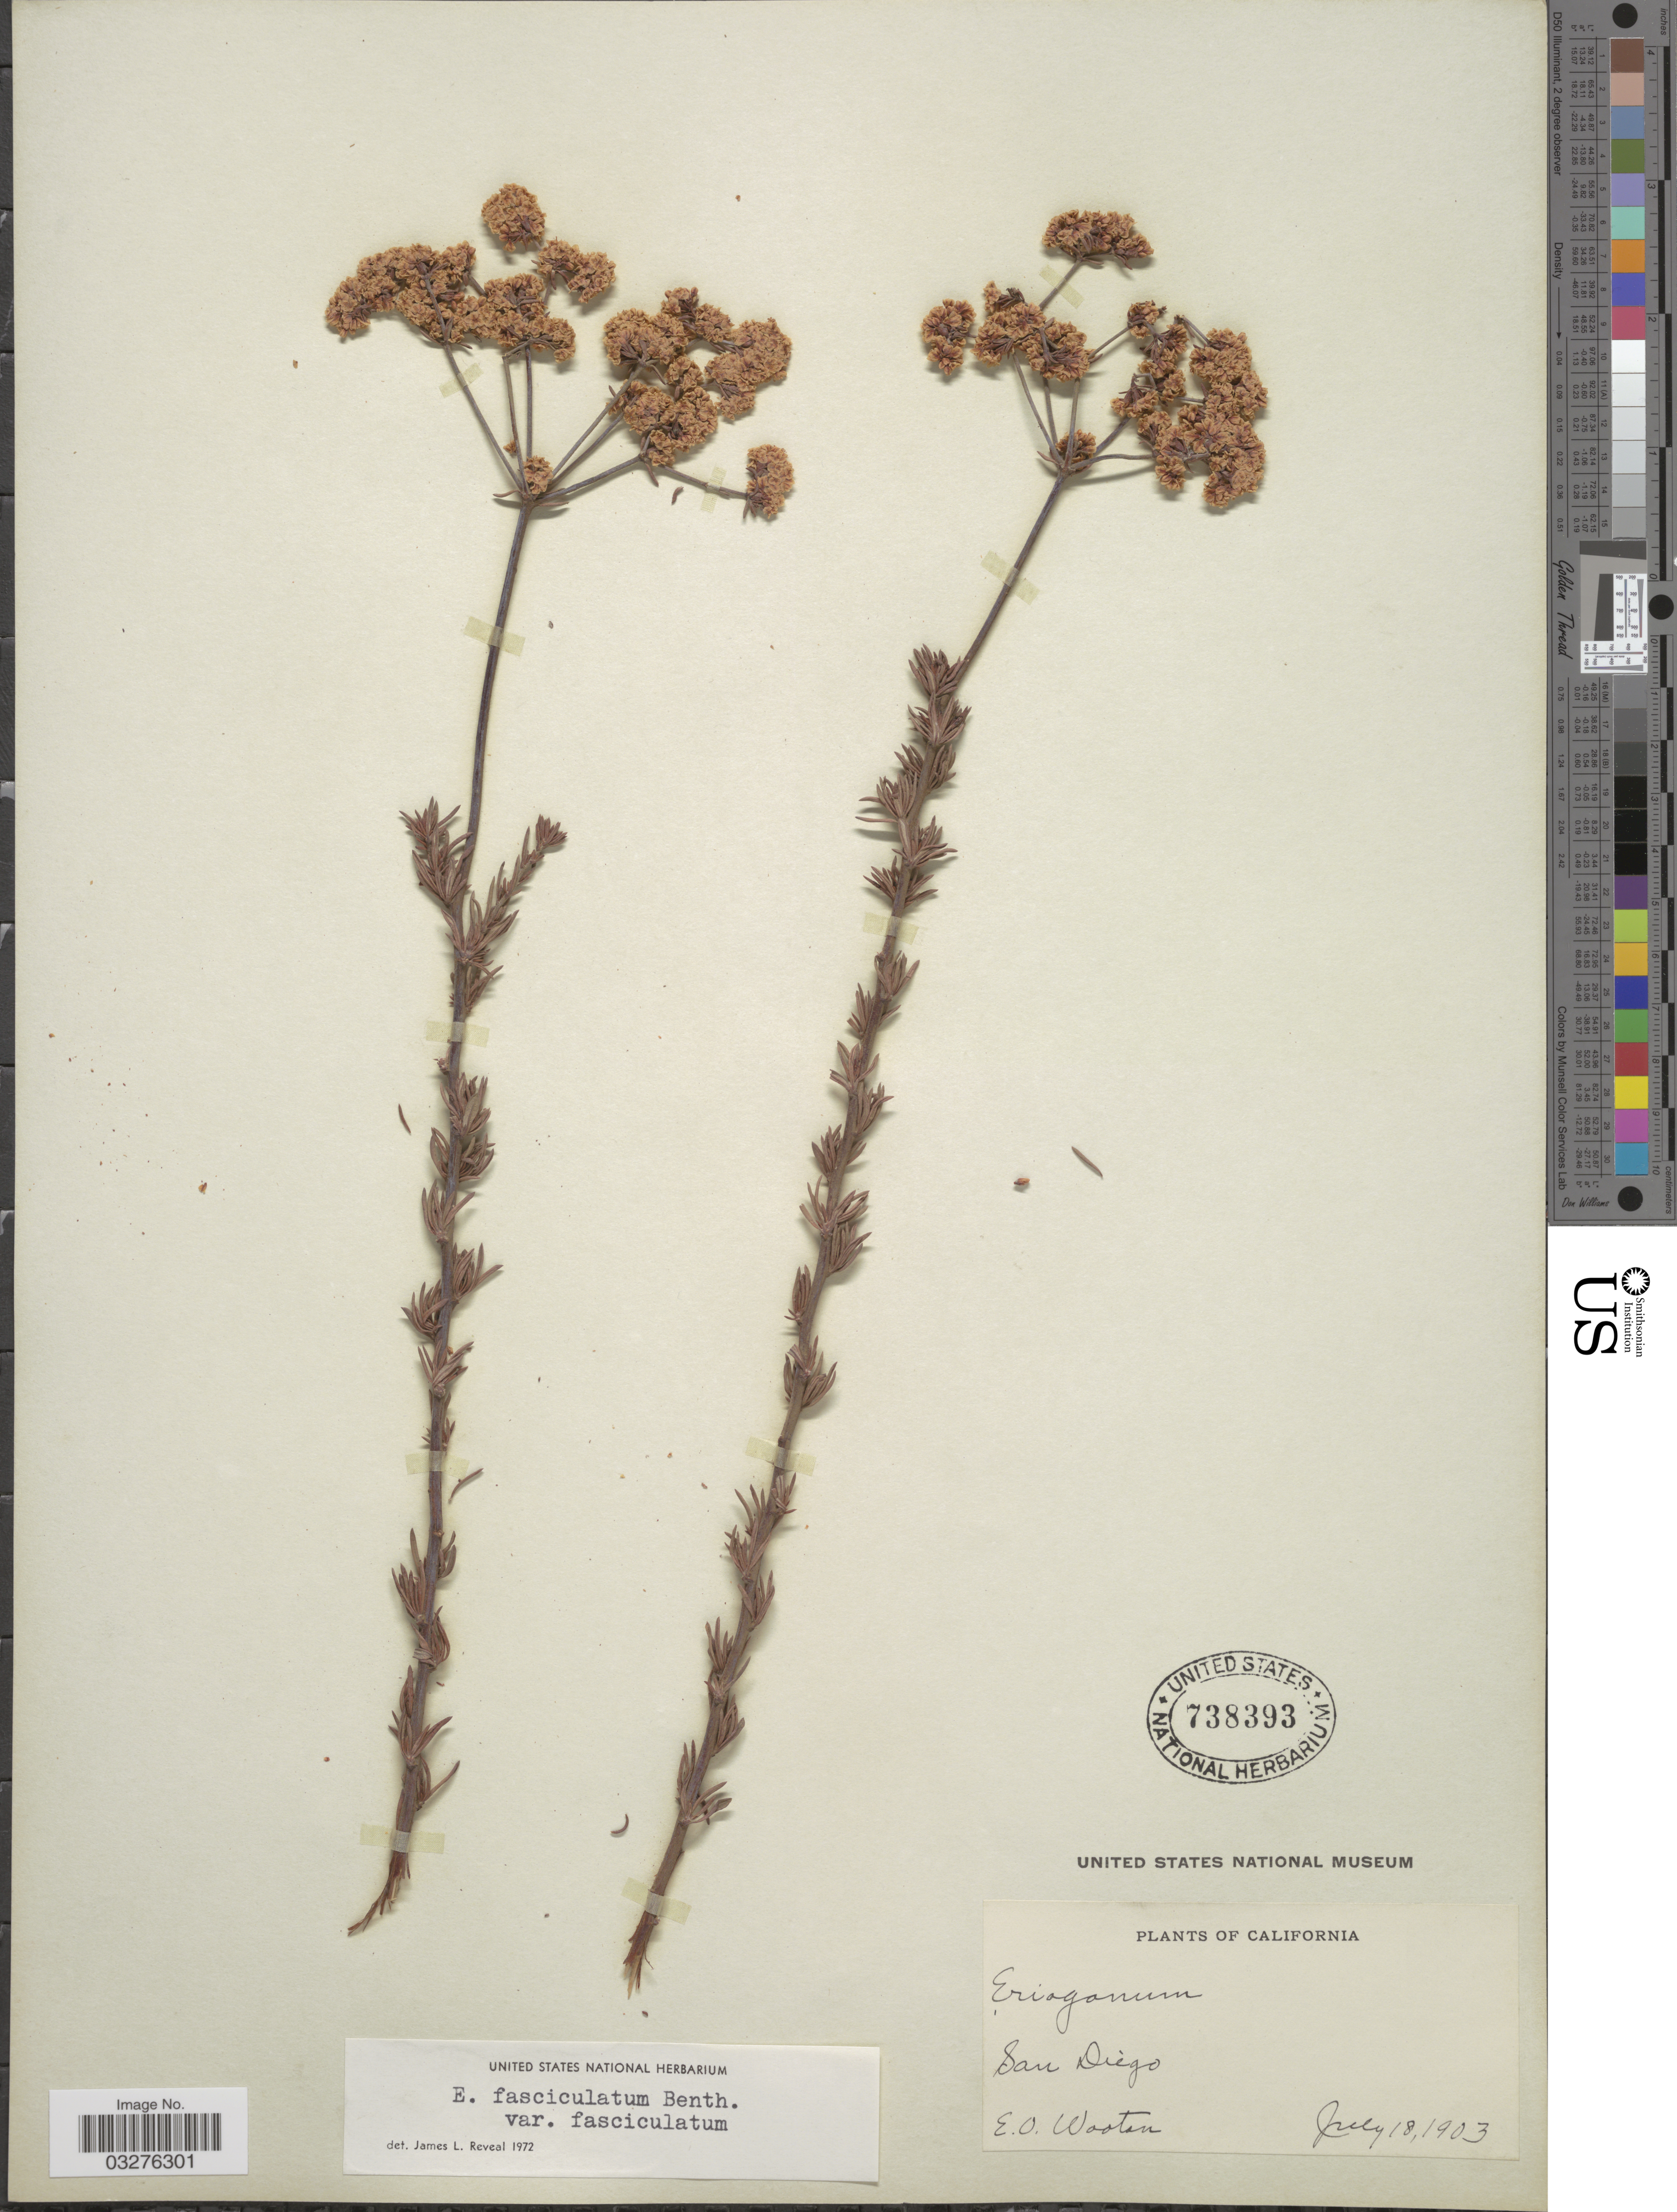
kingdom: Plantae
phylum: Tracheophyta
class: Magnoliopsida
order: Caryophyllales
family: Polygonaceae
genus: Eriogonum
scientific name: Eriogonum fasciculatum var. fasciculatum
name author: Benth.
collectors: E. O. Wooton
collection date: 1903-07-18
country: United States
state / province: California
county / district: San Diego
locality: San Diego.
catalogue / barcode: US 738393